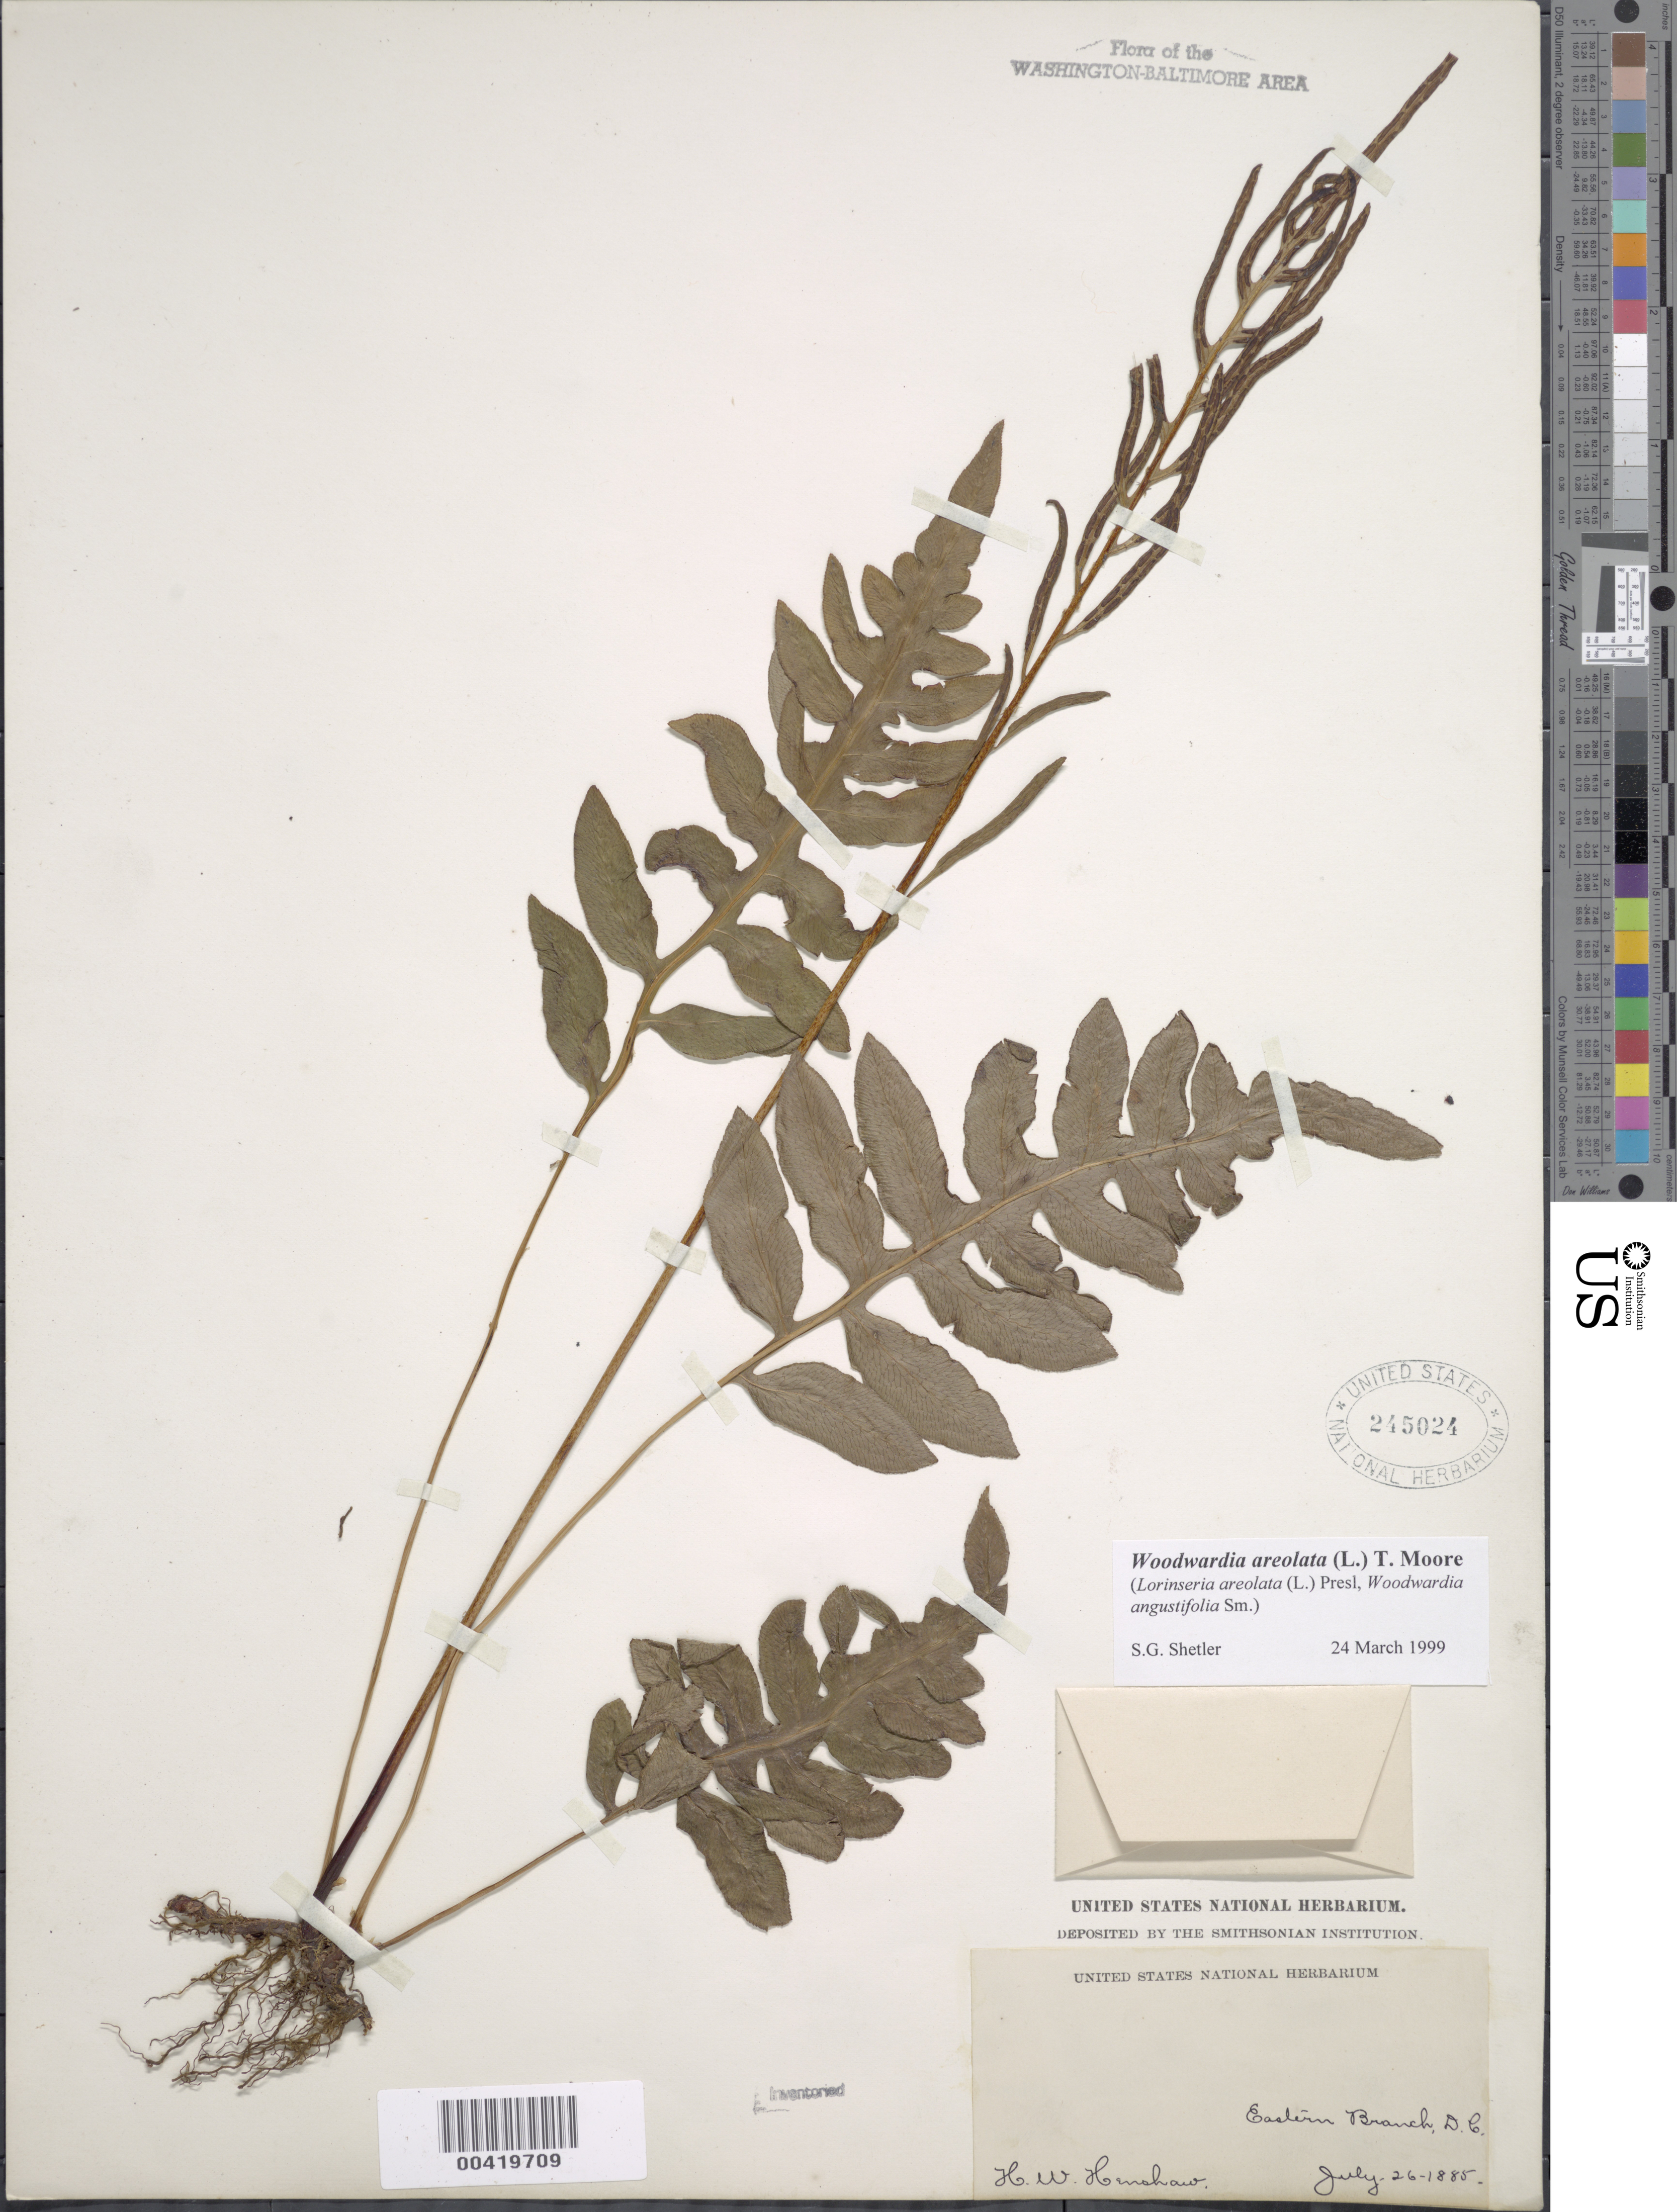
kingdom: Plantae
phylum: Tracheophyta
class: Polypodiopsida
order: Polypodiales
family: Blechnaceae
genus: Woodwardia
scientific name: Woodwardia areolata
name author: (L.) T. Moore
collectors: H. Henshaw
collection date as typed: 26 Jul 1885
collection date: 1885-07-26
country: United States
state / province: District of Columbia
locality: Eastern Branch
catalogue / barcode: US 245024